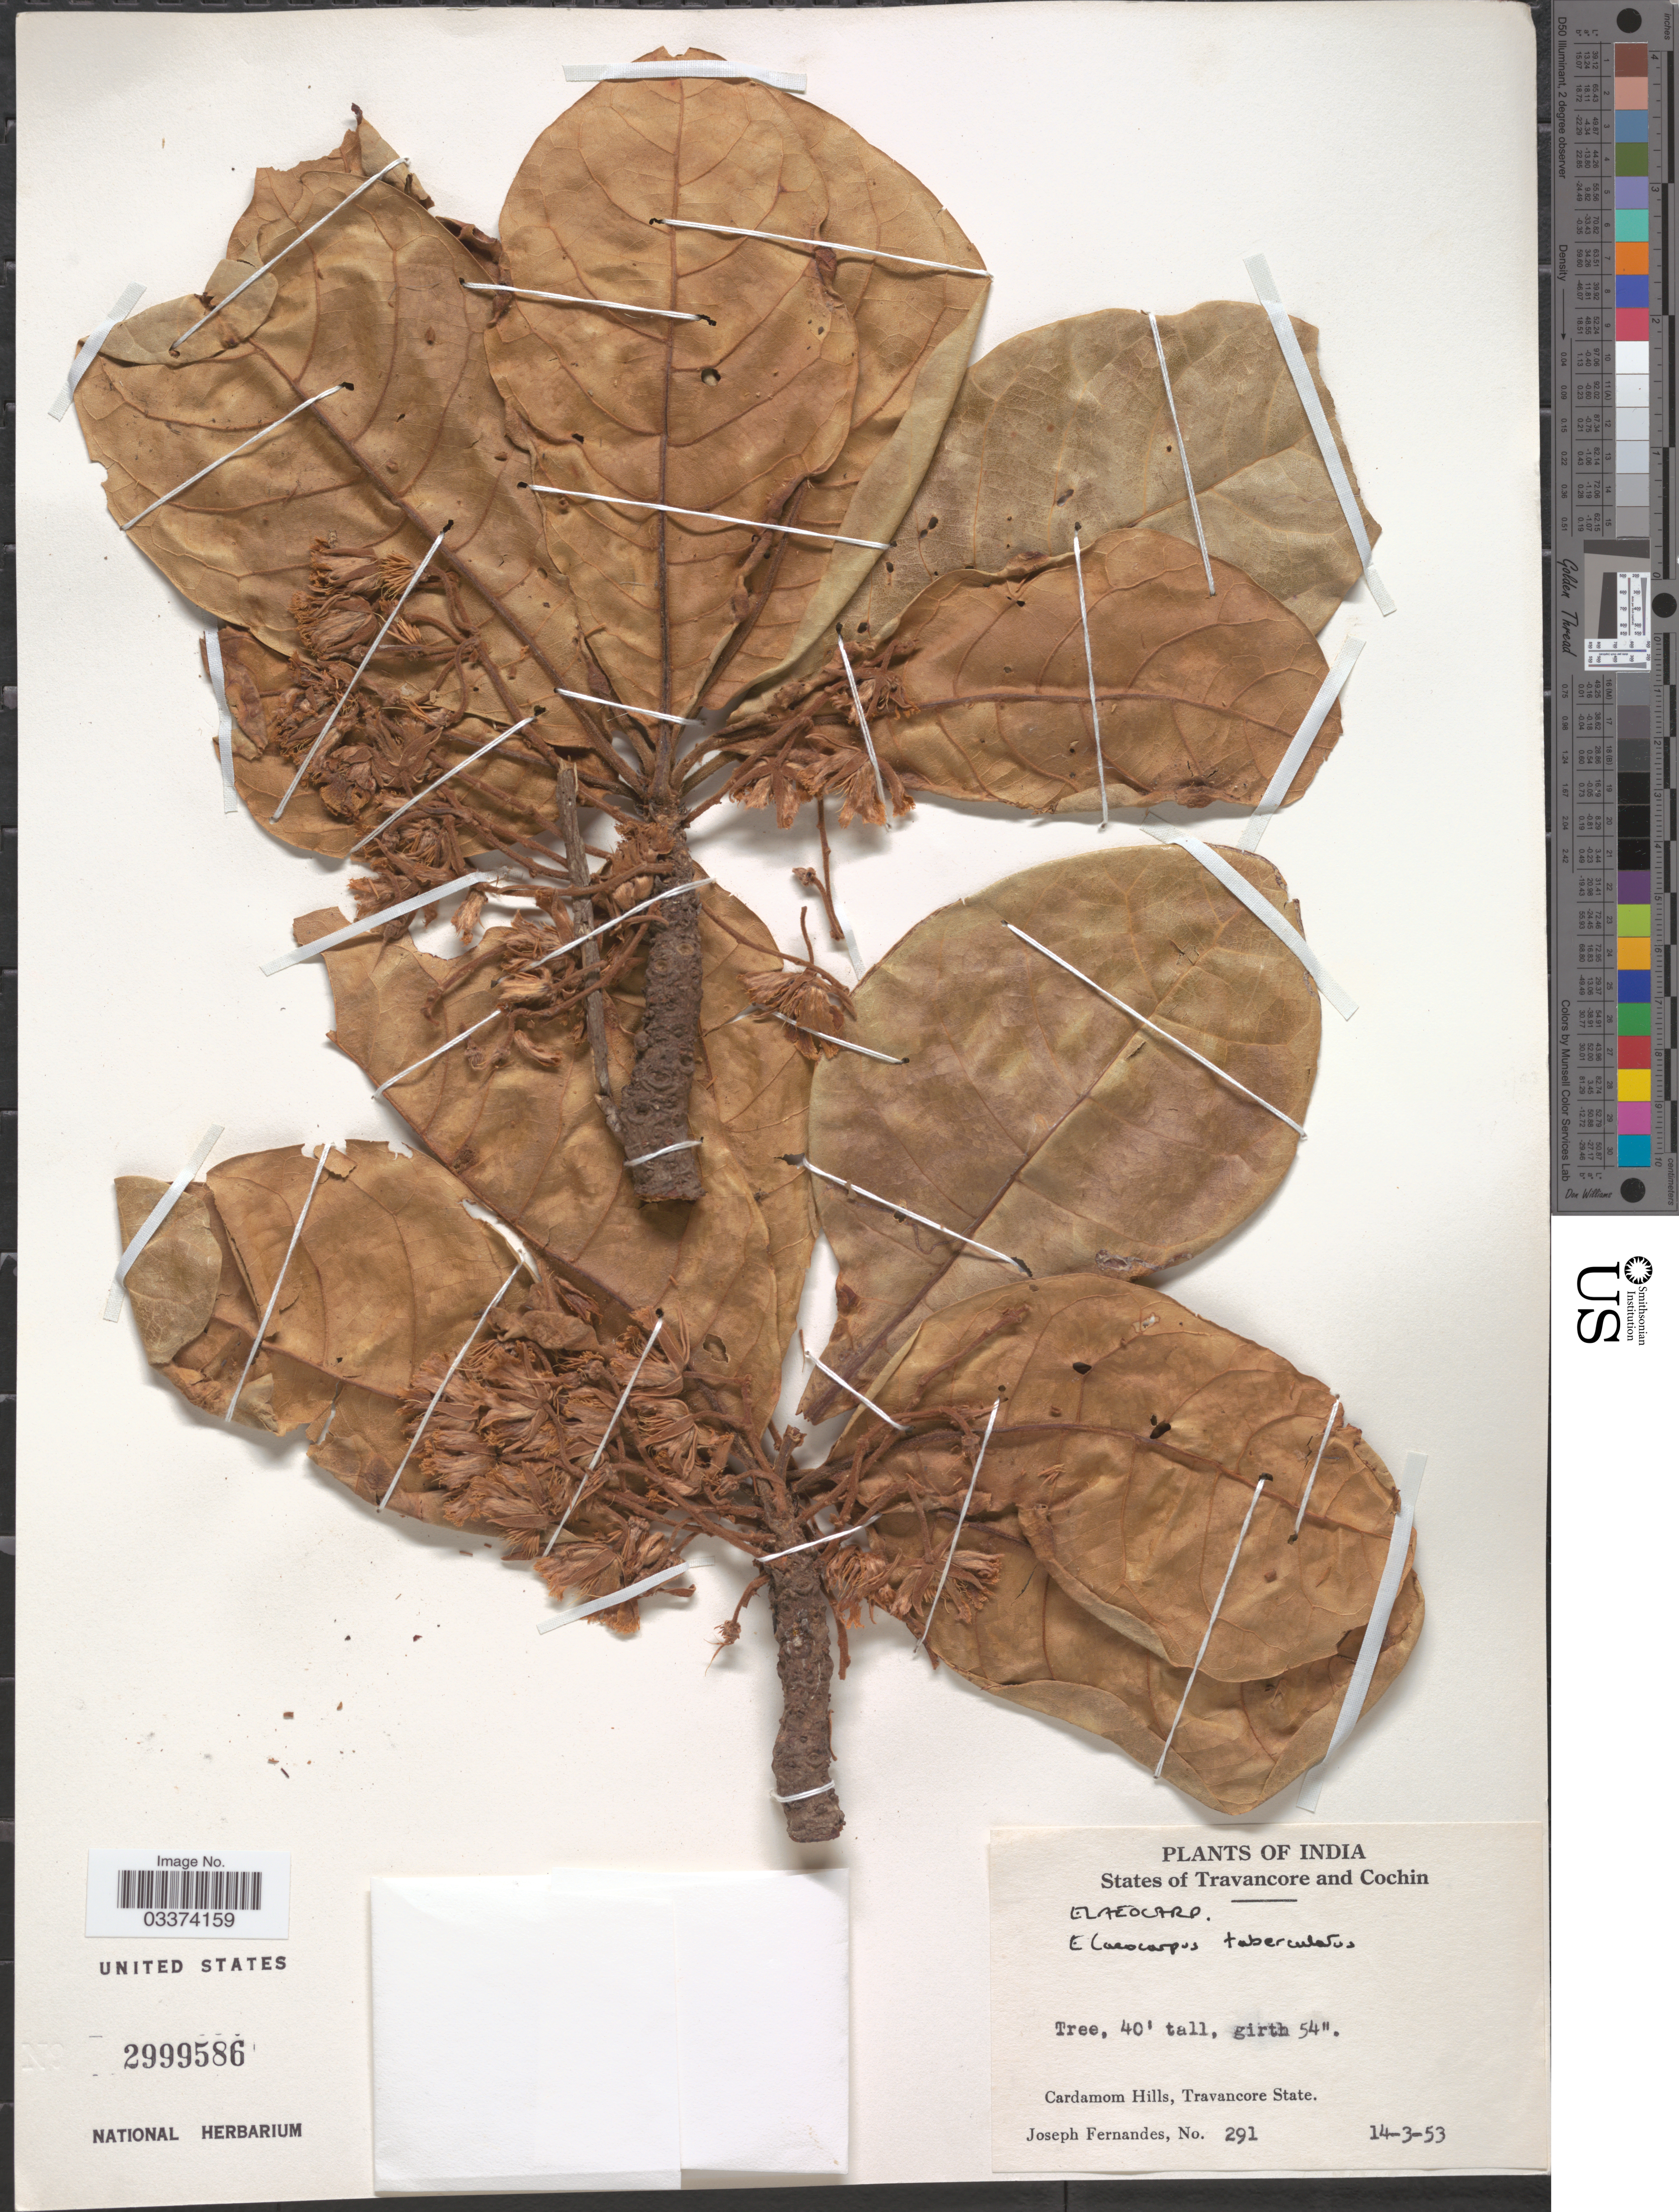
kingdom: Plantae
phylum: Tracheophyta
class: Magnoliopsida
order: Oxalidales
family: Elaeocarpaceae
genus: Elaeocarpus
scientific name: Elaeocarpus tuberculatus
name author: Roxb.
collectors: J. Fernandes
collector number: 291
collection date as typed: Transcribed d/m/y: 14/3/53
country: India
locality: Cardamom Hills, Travancore State.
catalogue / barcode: US 2999586